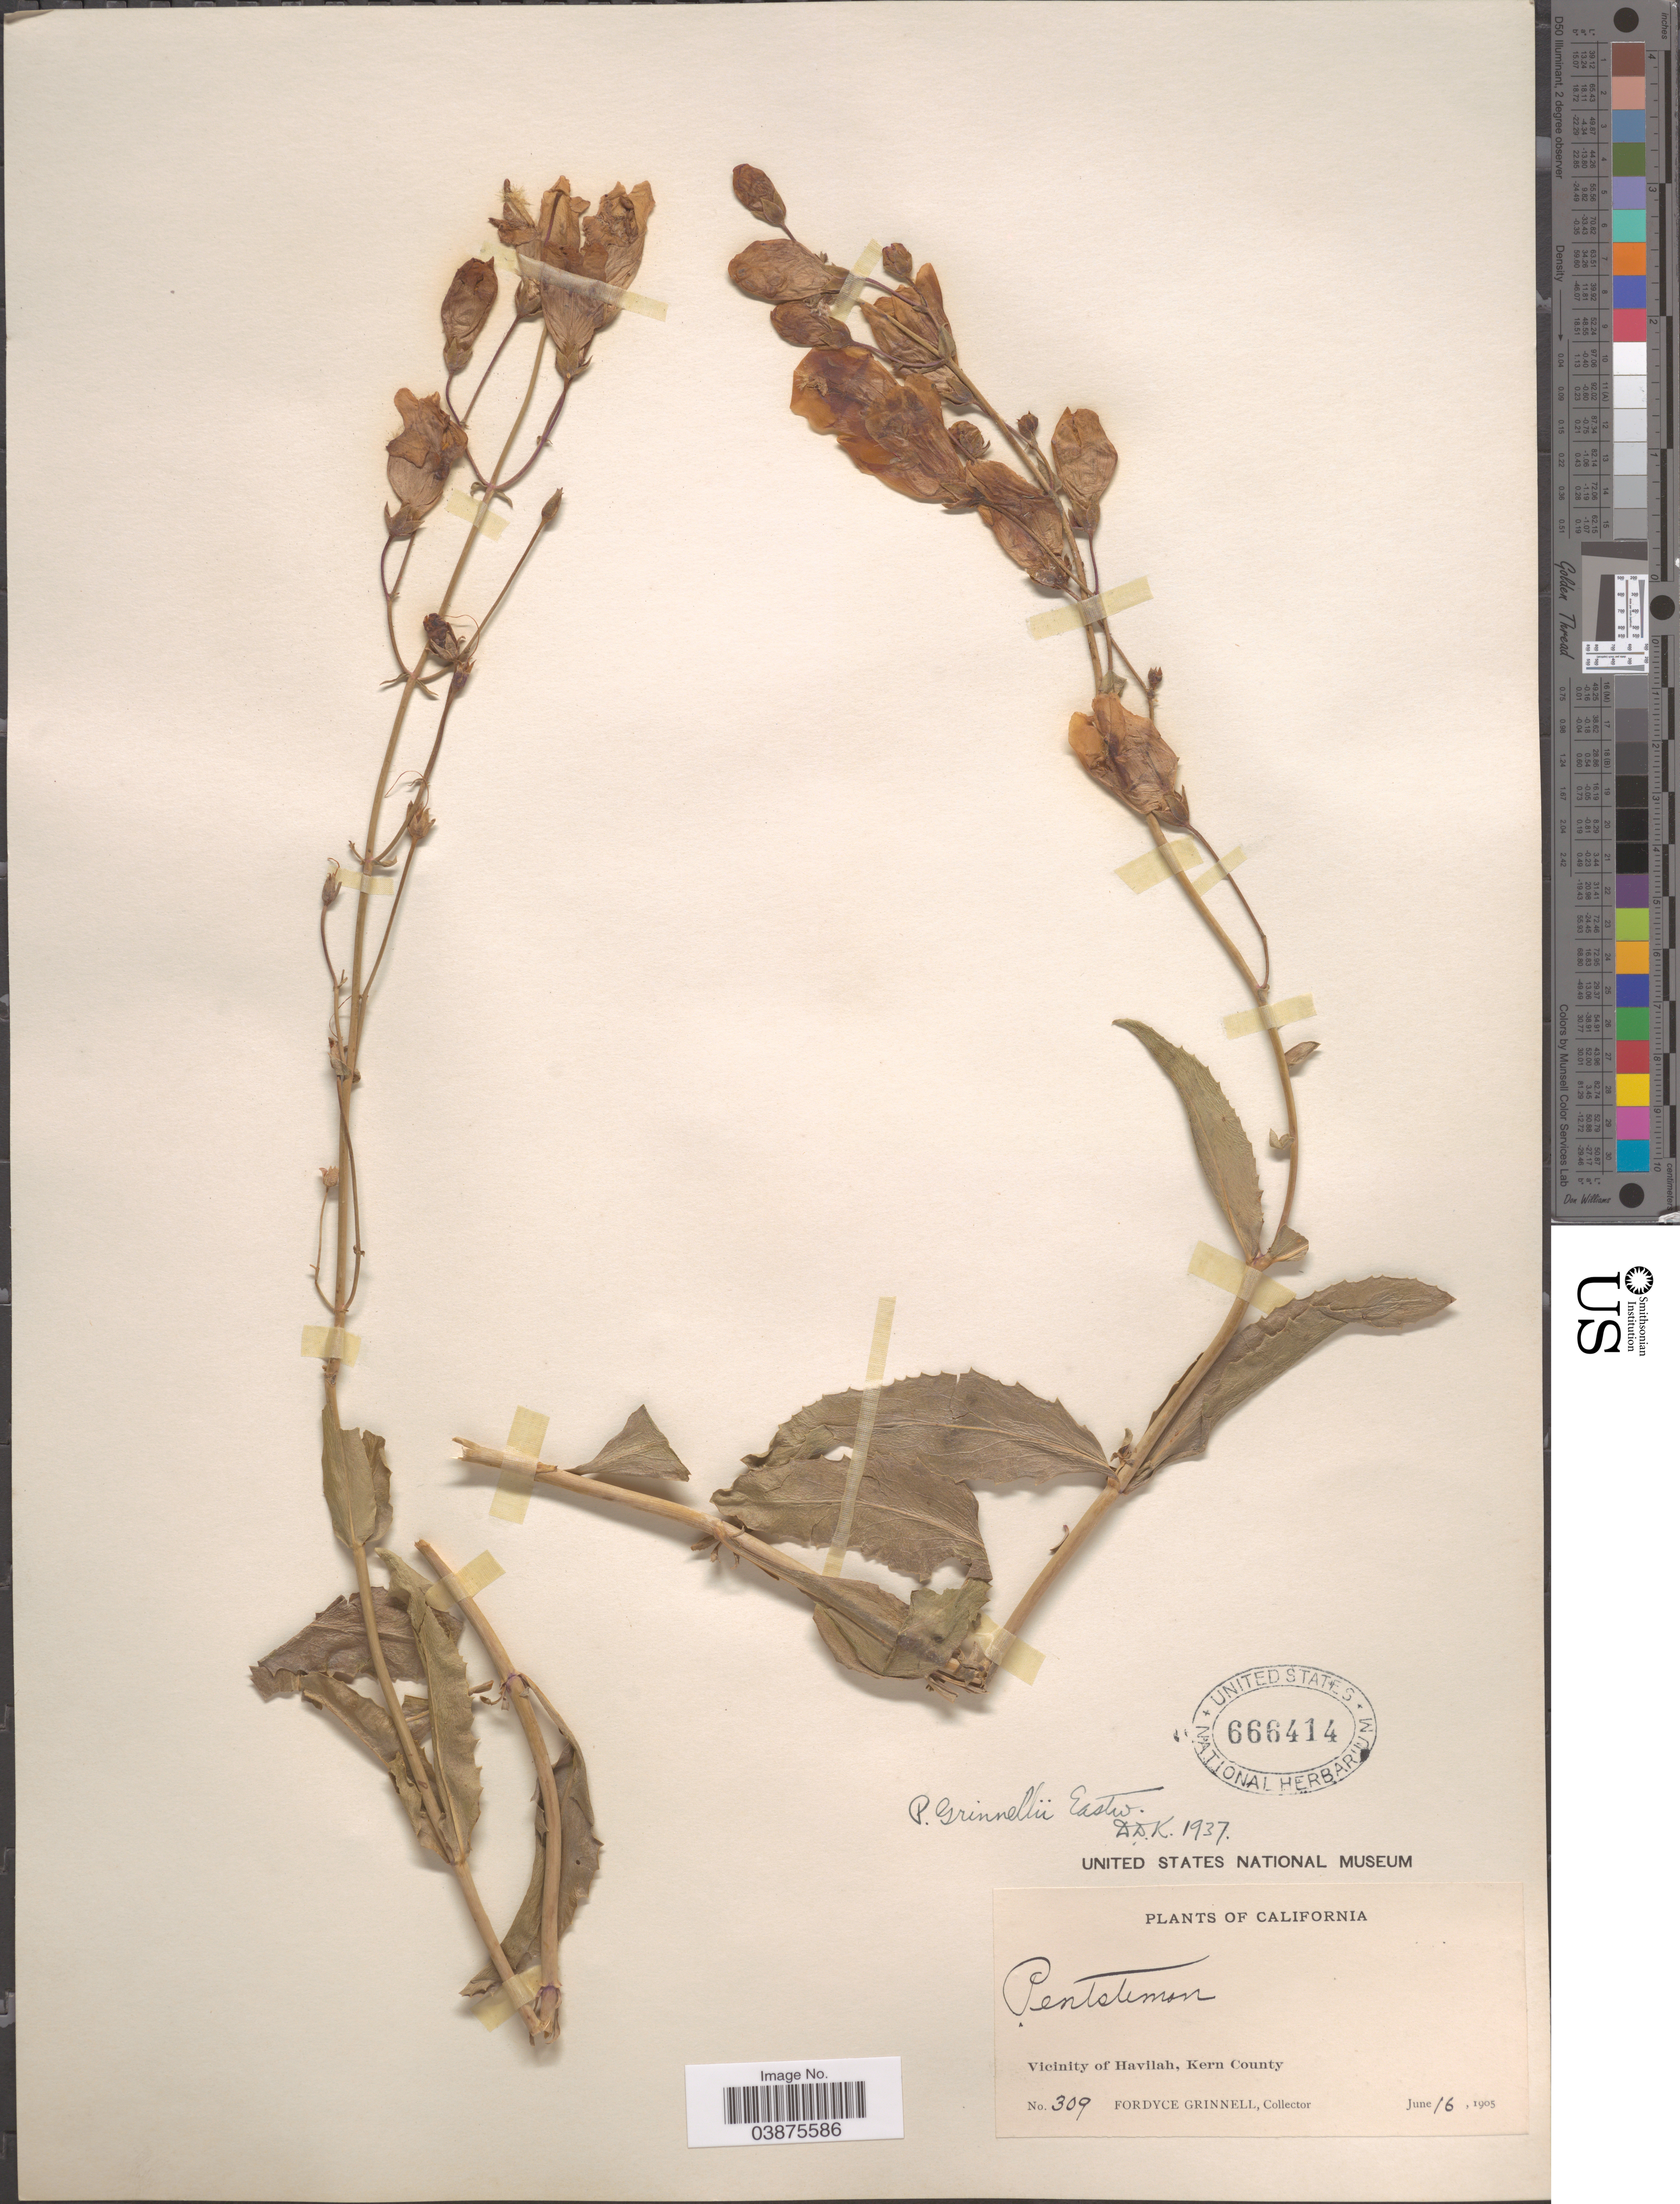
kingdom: Plantae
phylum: Tracheophyta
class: Magnoliopsida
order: Lamiales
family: Plantaginaceae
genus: Penstemon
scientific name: Penstemon grinnellii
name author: Eastw.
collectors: F. Grinnell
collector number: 309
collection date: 1905-06-16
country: United States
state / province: California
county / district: Kern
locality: Vicinity of Havilah, Kern County.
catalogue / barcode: US 666414